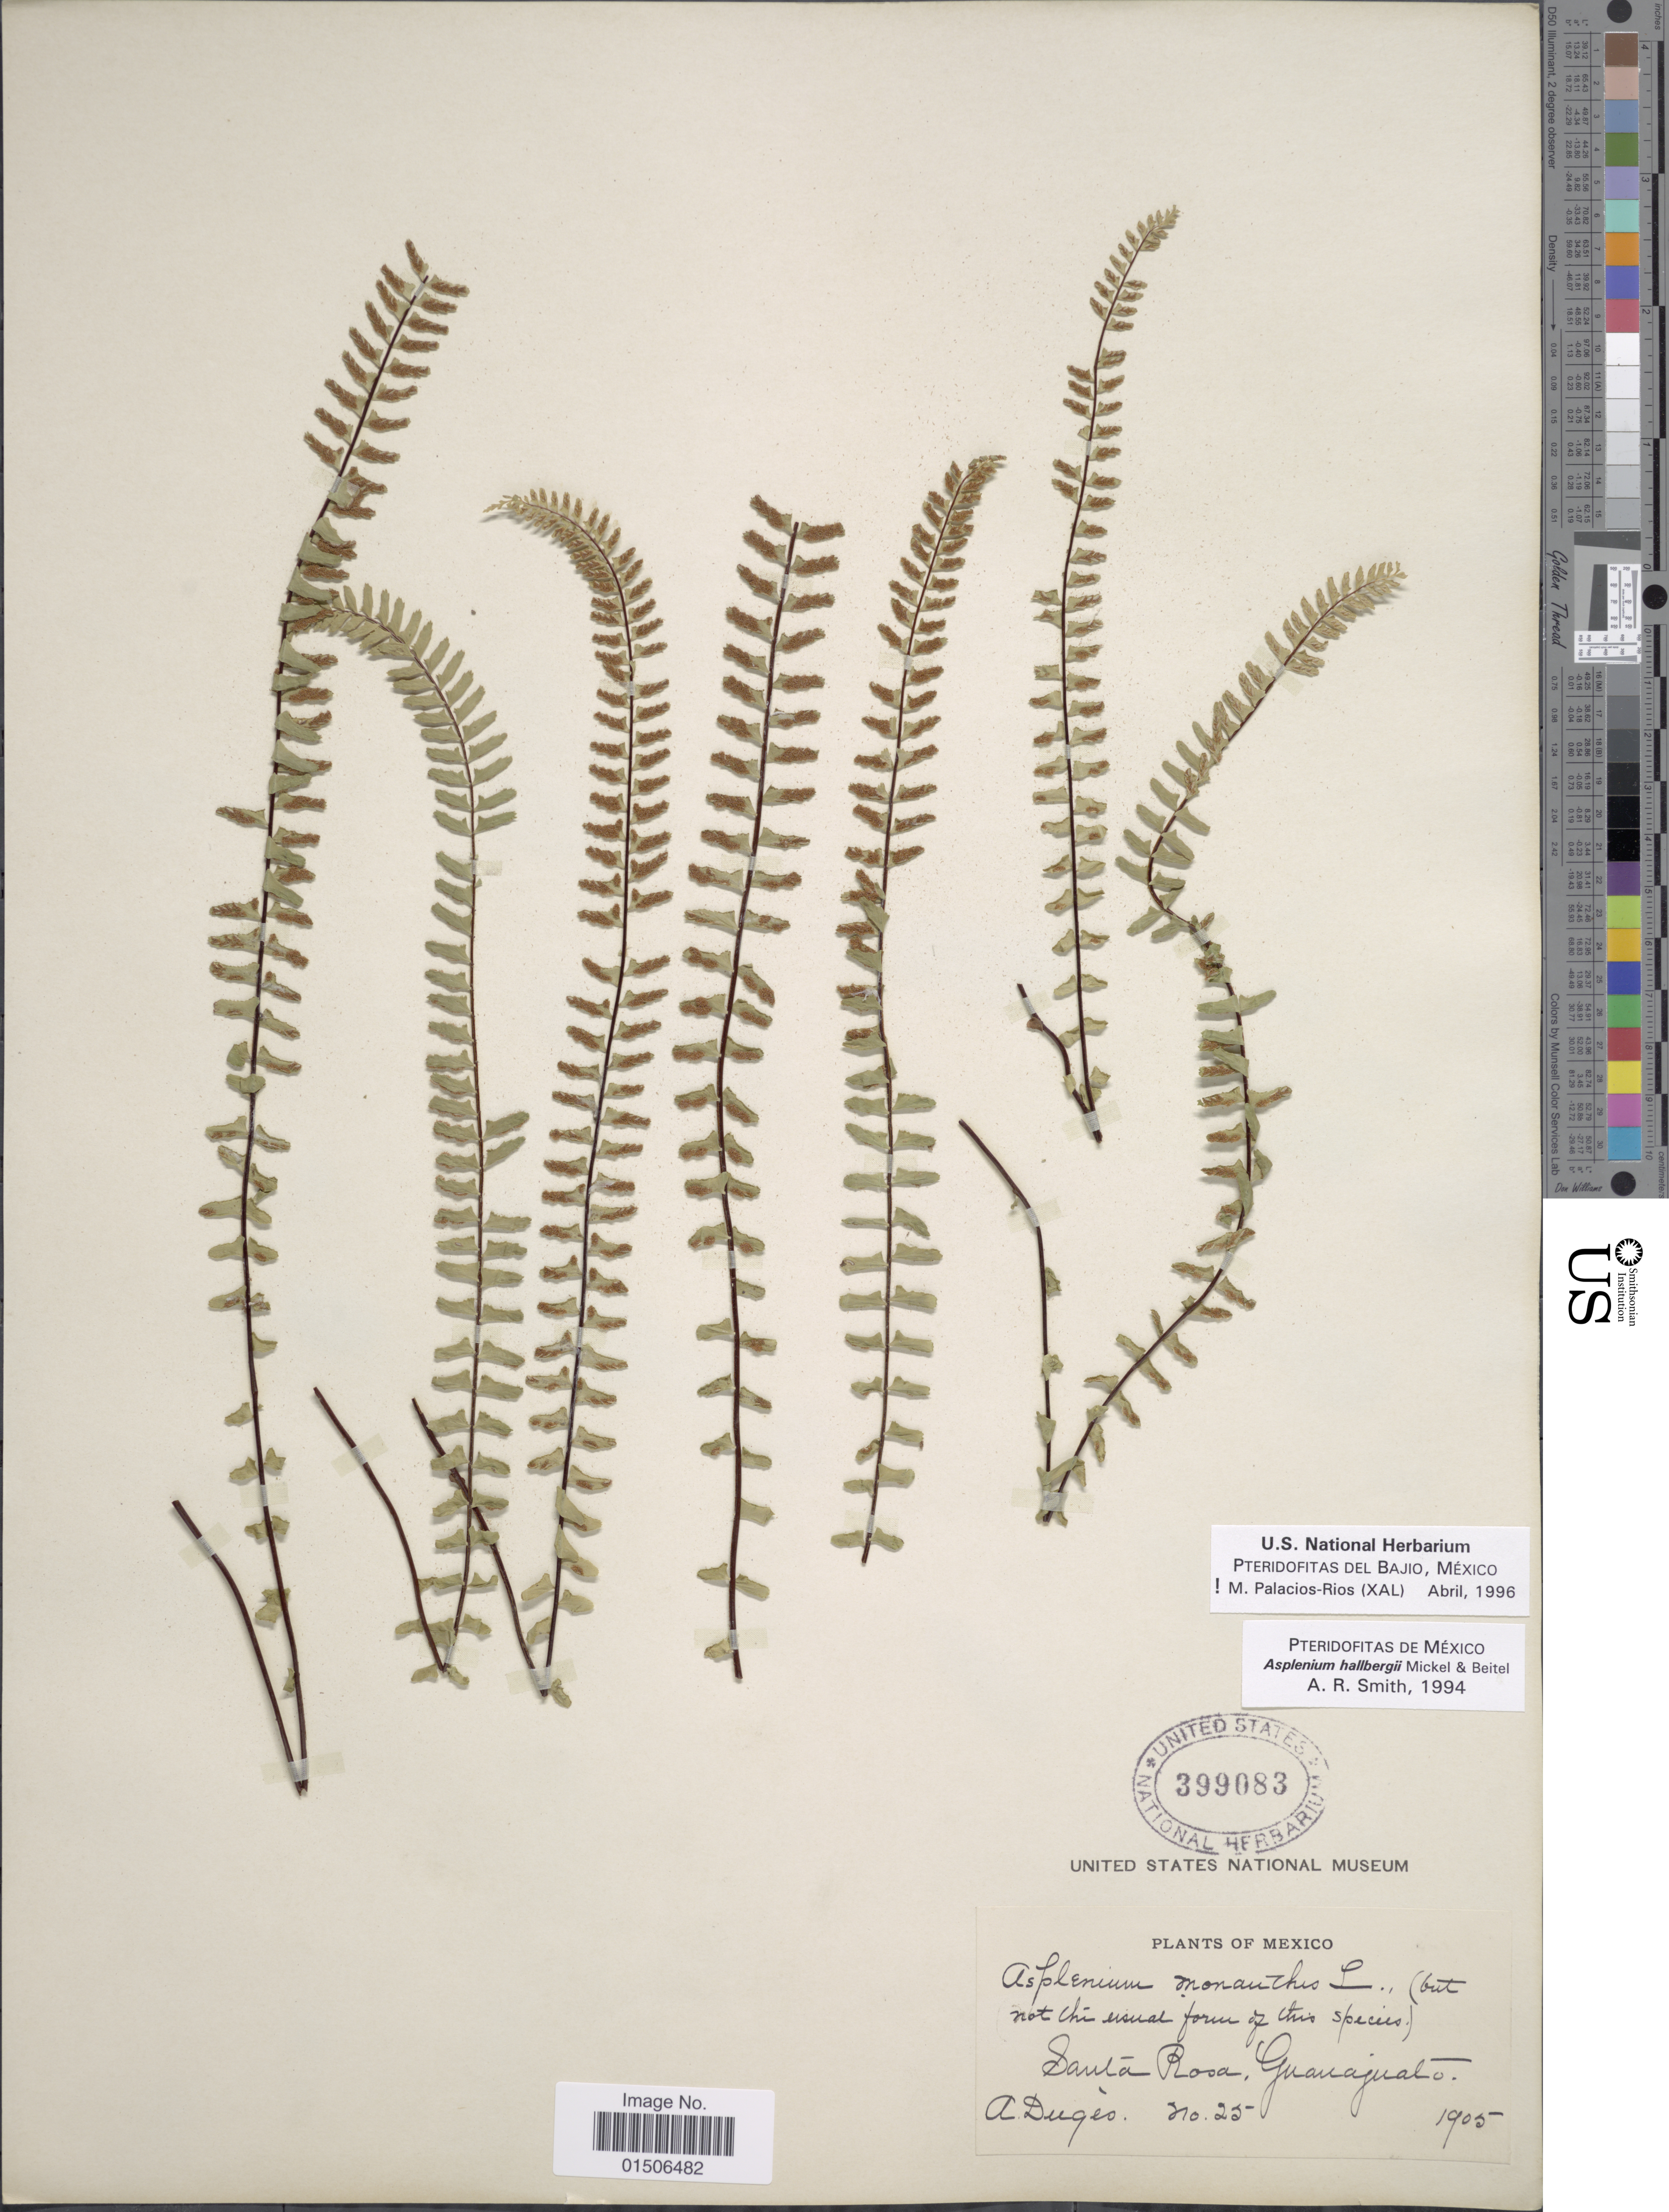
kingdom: Plantae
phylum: Tracheophyta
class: Polypodiopsida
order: Polypodiales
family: Aspleniaceae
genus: Asplenium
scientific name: Asplenium hallbergii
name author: Mickel & Beitel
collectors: A. Dugès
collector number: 25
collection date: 1905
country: Mexico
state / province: Guanajuato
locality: Santa Rosa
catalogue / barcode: US 399083